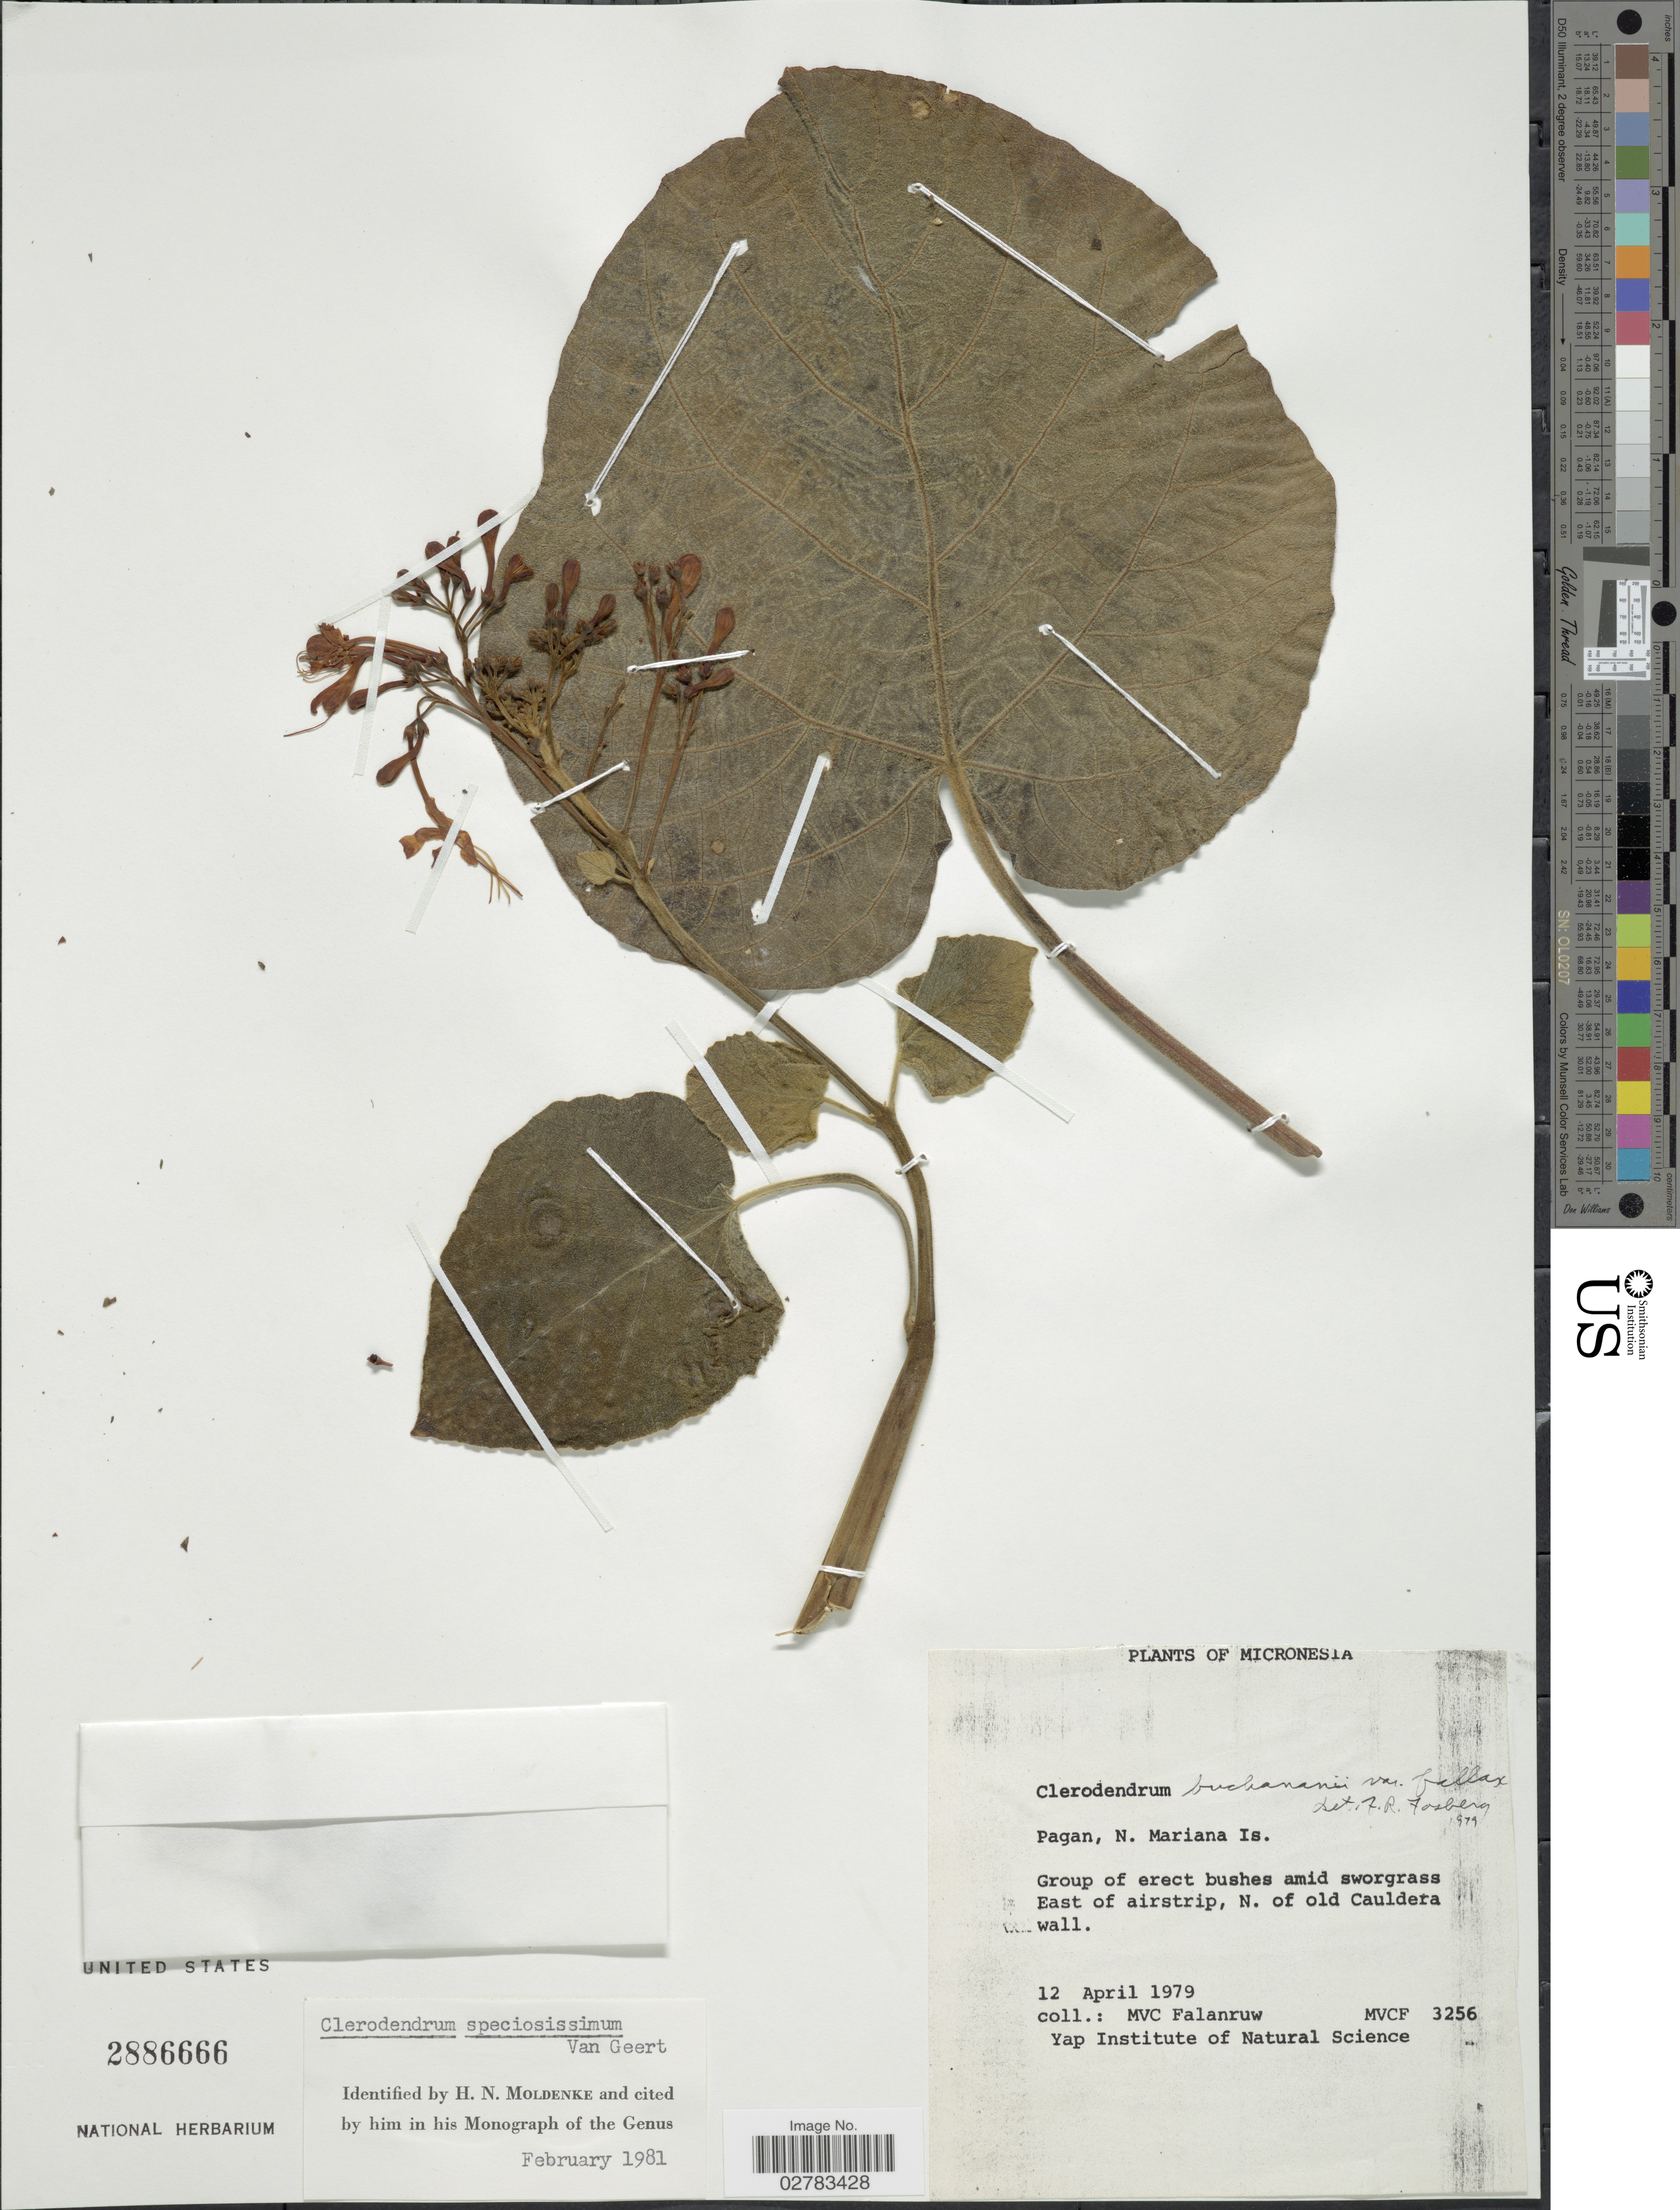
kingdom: Plantae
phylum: Tracheophyta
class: Magnoliopsida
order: Lamiales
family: Lamiaceae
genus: Clerodendrum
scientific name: Clerodendrum speciosissimum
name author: Drapiez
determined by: Wagner, W. L., (BOT), Smithsonian Institution - National Museum of Natural History (UNITED STATES)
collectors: M. V. Falanruw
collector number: MVCF 3256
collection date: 1979-04-12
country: Northern Mariana Islands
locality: Micronesia, Pagan, N. Mariana Is., East of airstrip, N. of old Cauldera wall.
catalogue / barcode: US 2886666